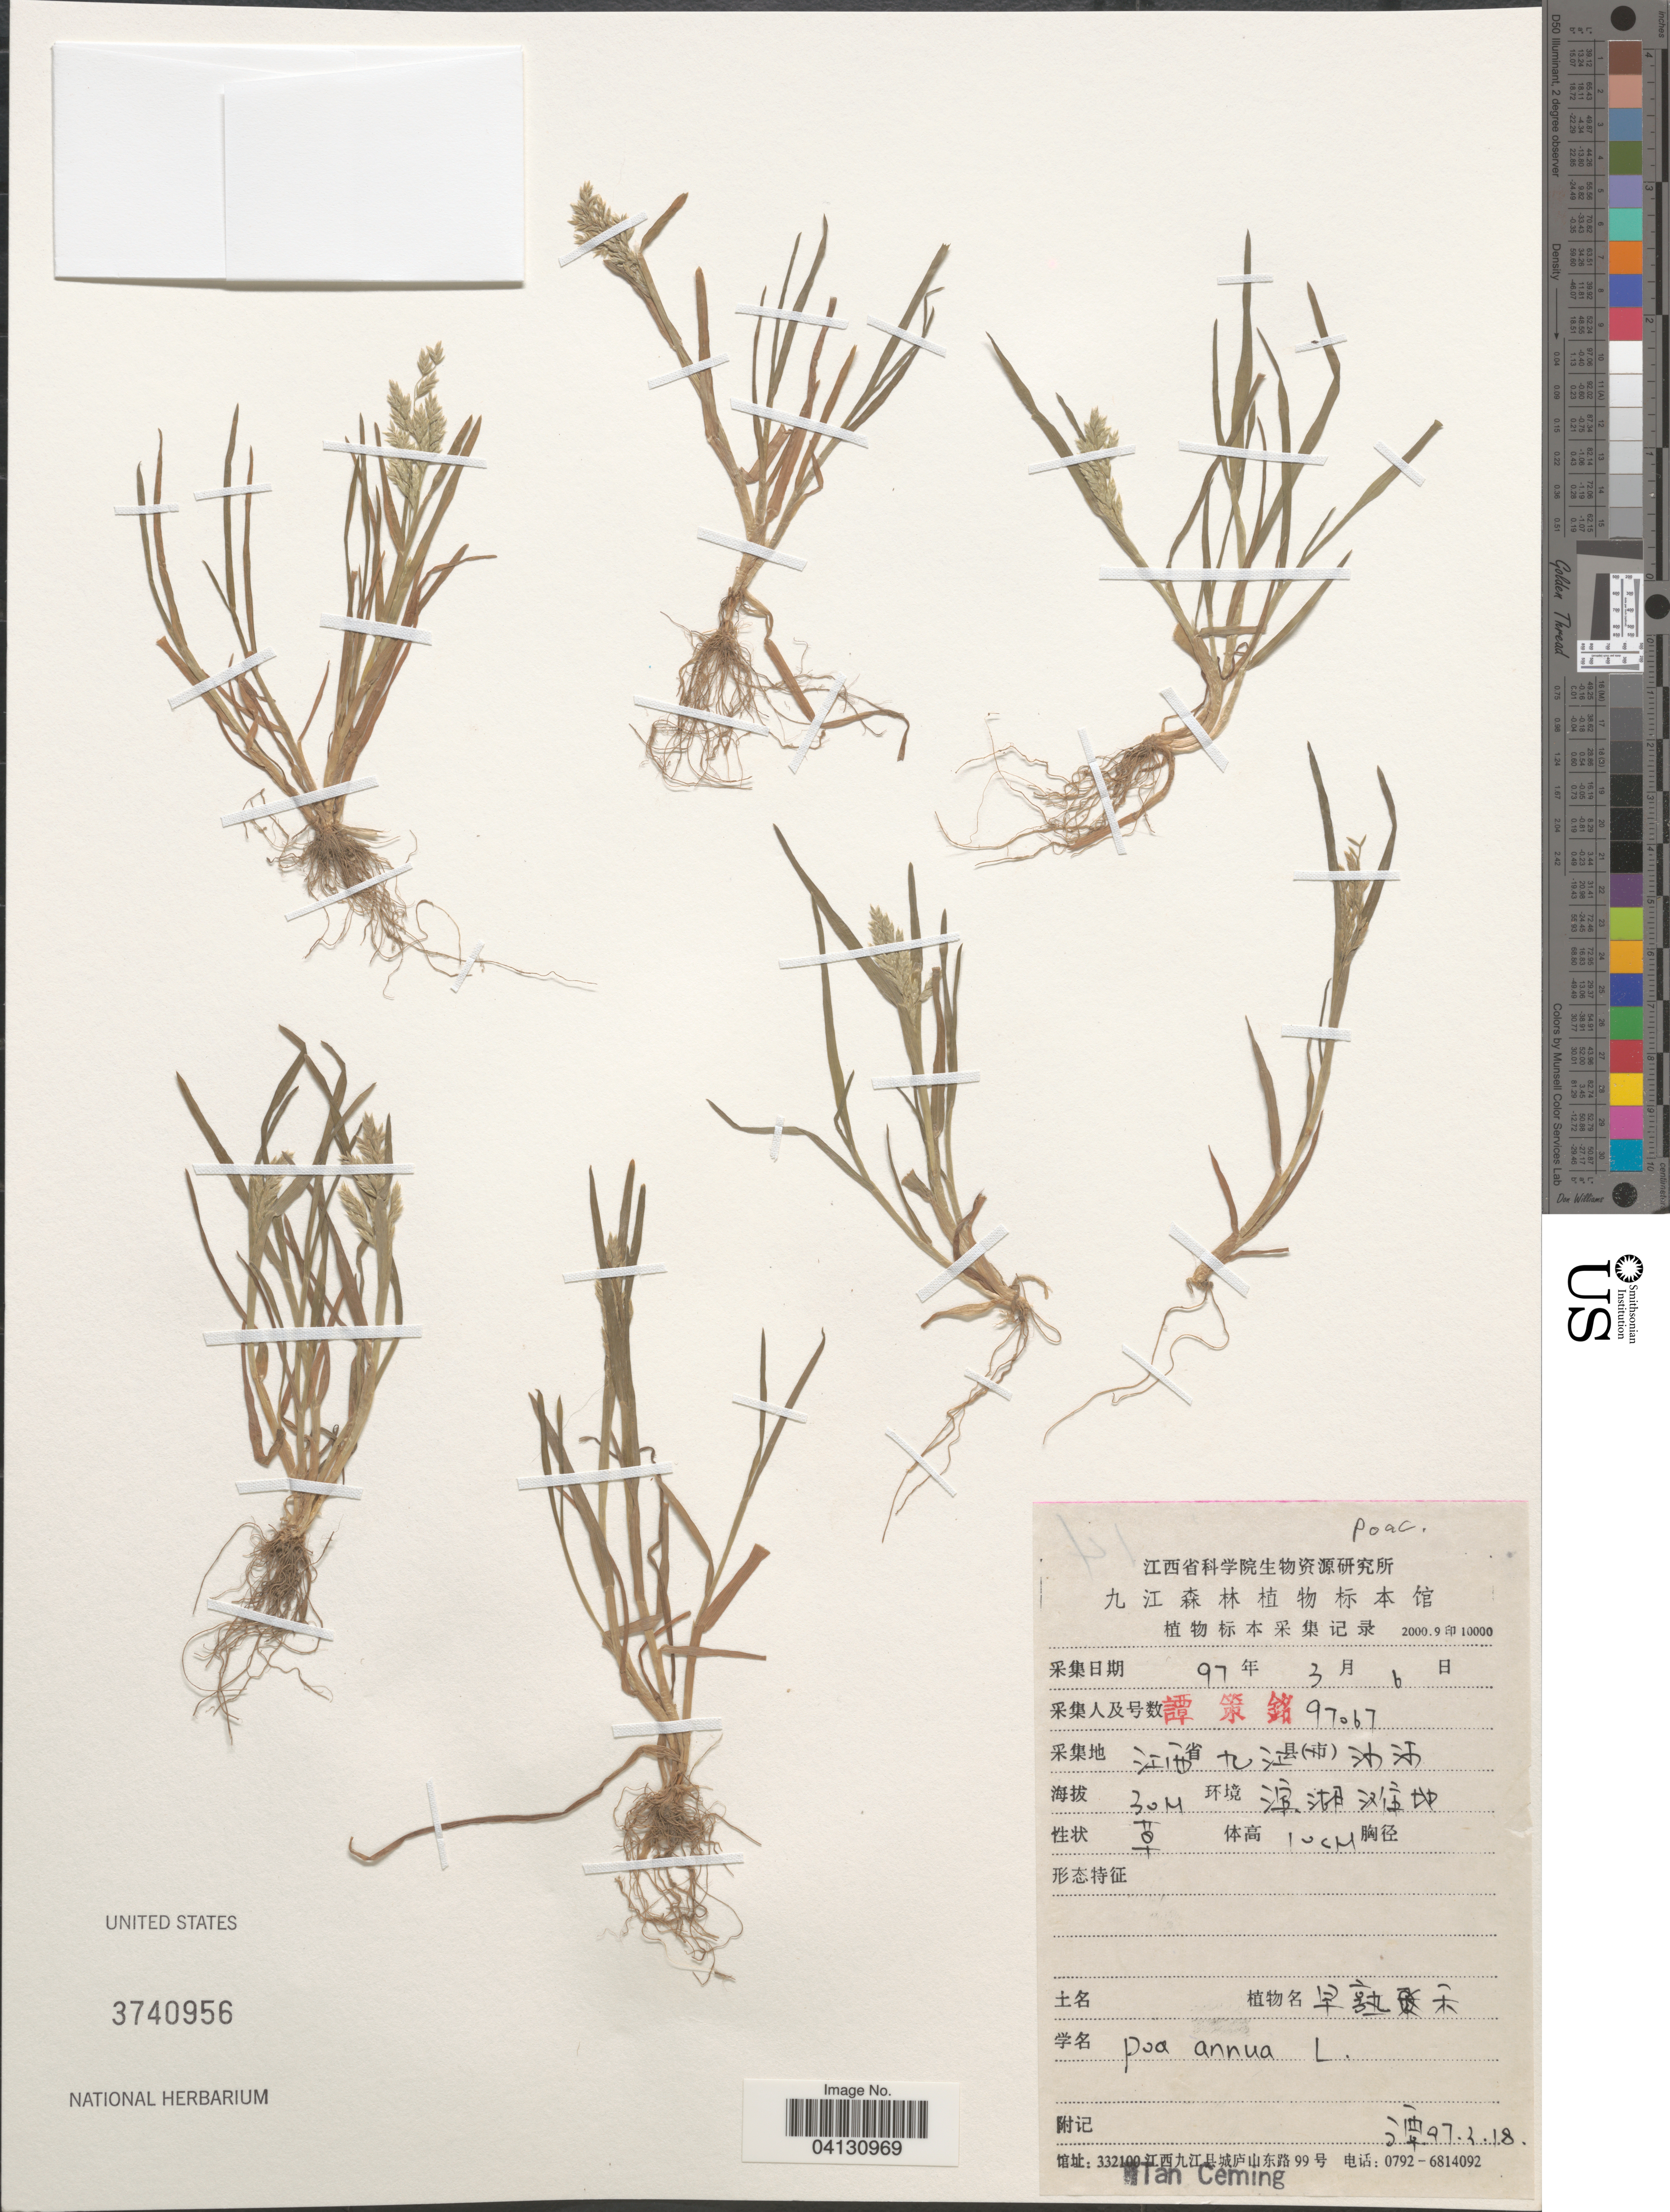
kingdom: Plantae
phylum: Tracheophyta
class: Liliopsida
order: Poales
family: Poaceae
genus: Poa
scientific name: Poa annua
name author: L.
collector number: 97067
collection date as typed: Transcribed d/m/y: 6/3/97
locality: X. Tan Ceming.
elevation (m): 30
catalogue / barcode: US 3740956